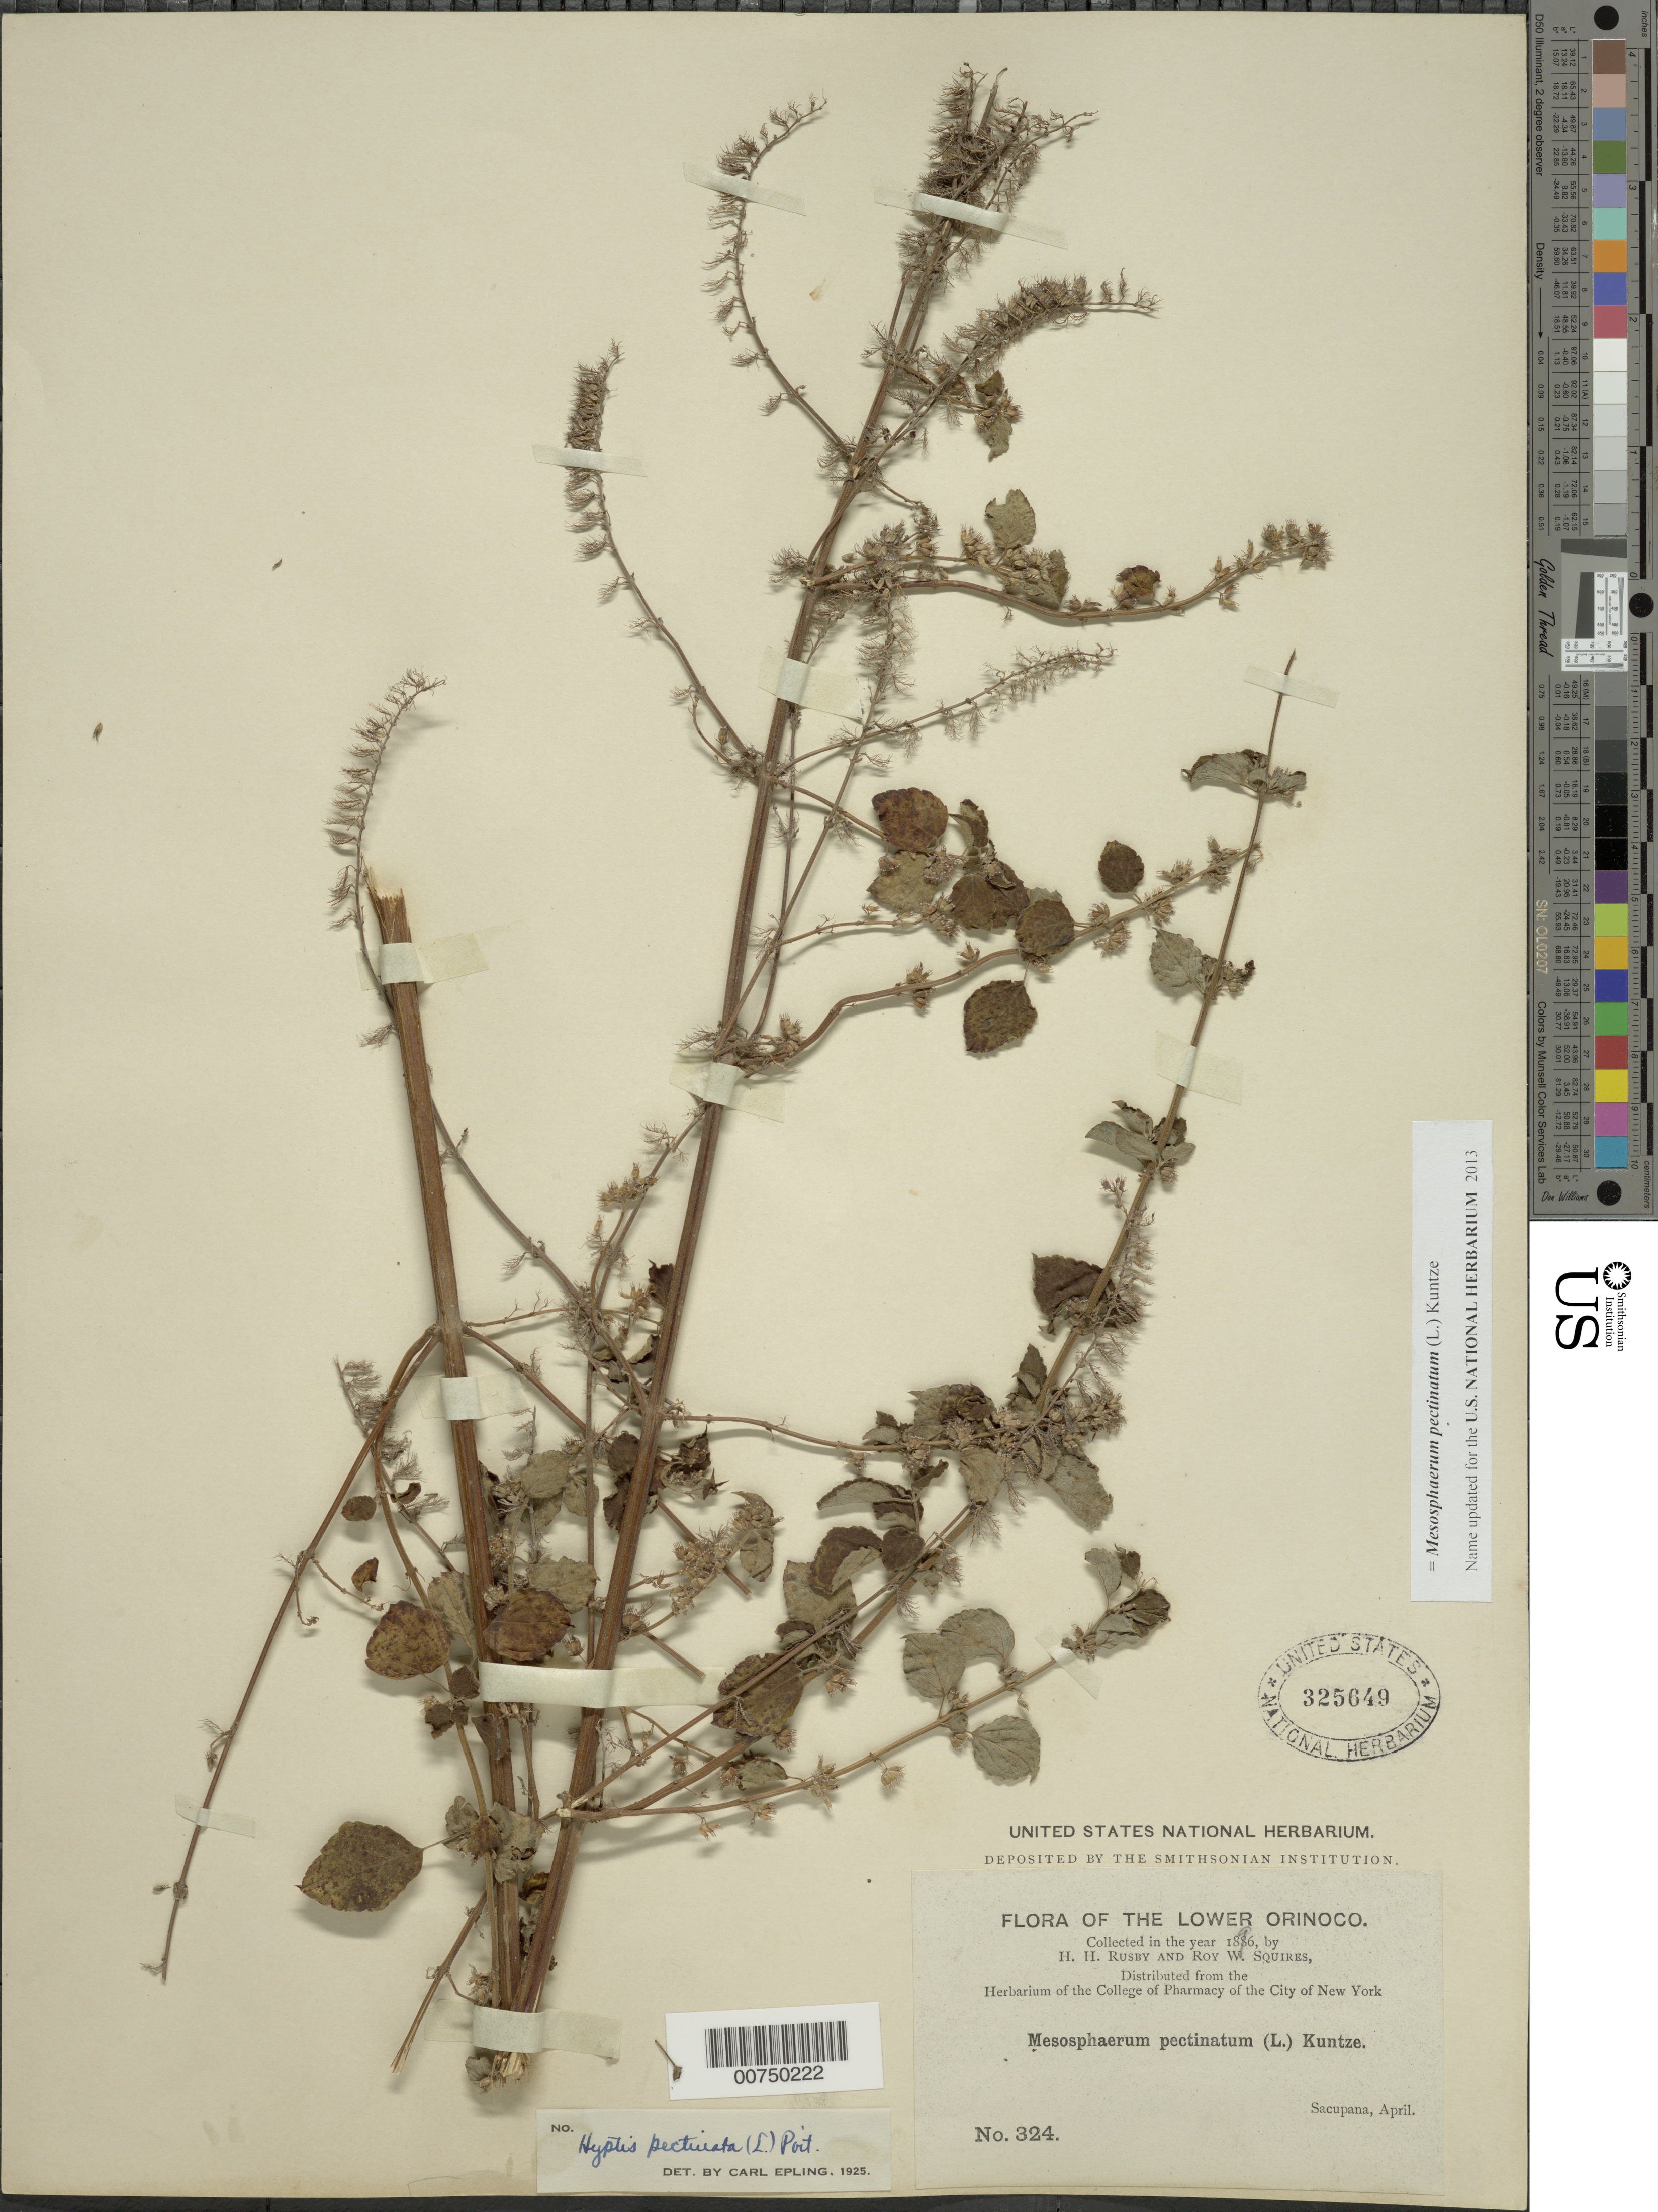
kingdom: Plantae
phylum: Tracheophyta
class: Magnoliopsida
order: Lamiales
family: Lamiaceae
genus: Hyptis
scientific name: Hyptis pectinata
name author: (L.) Poit.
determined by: Epling, C. C.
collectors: H. H. Rusby & R. Squires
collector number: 324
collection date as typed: April 1896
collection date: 1896-04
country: Venezuela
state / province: Delta Amacuro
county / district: Antonio Díaz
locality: Lower Orinoco, Sacupana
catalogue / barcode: US 325649